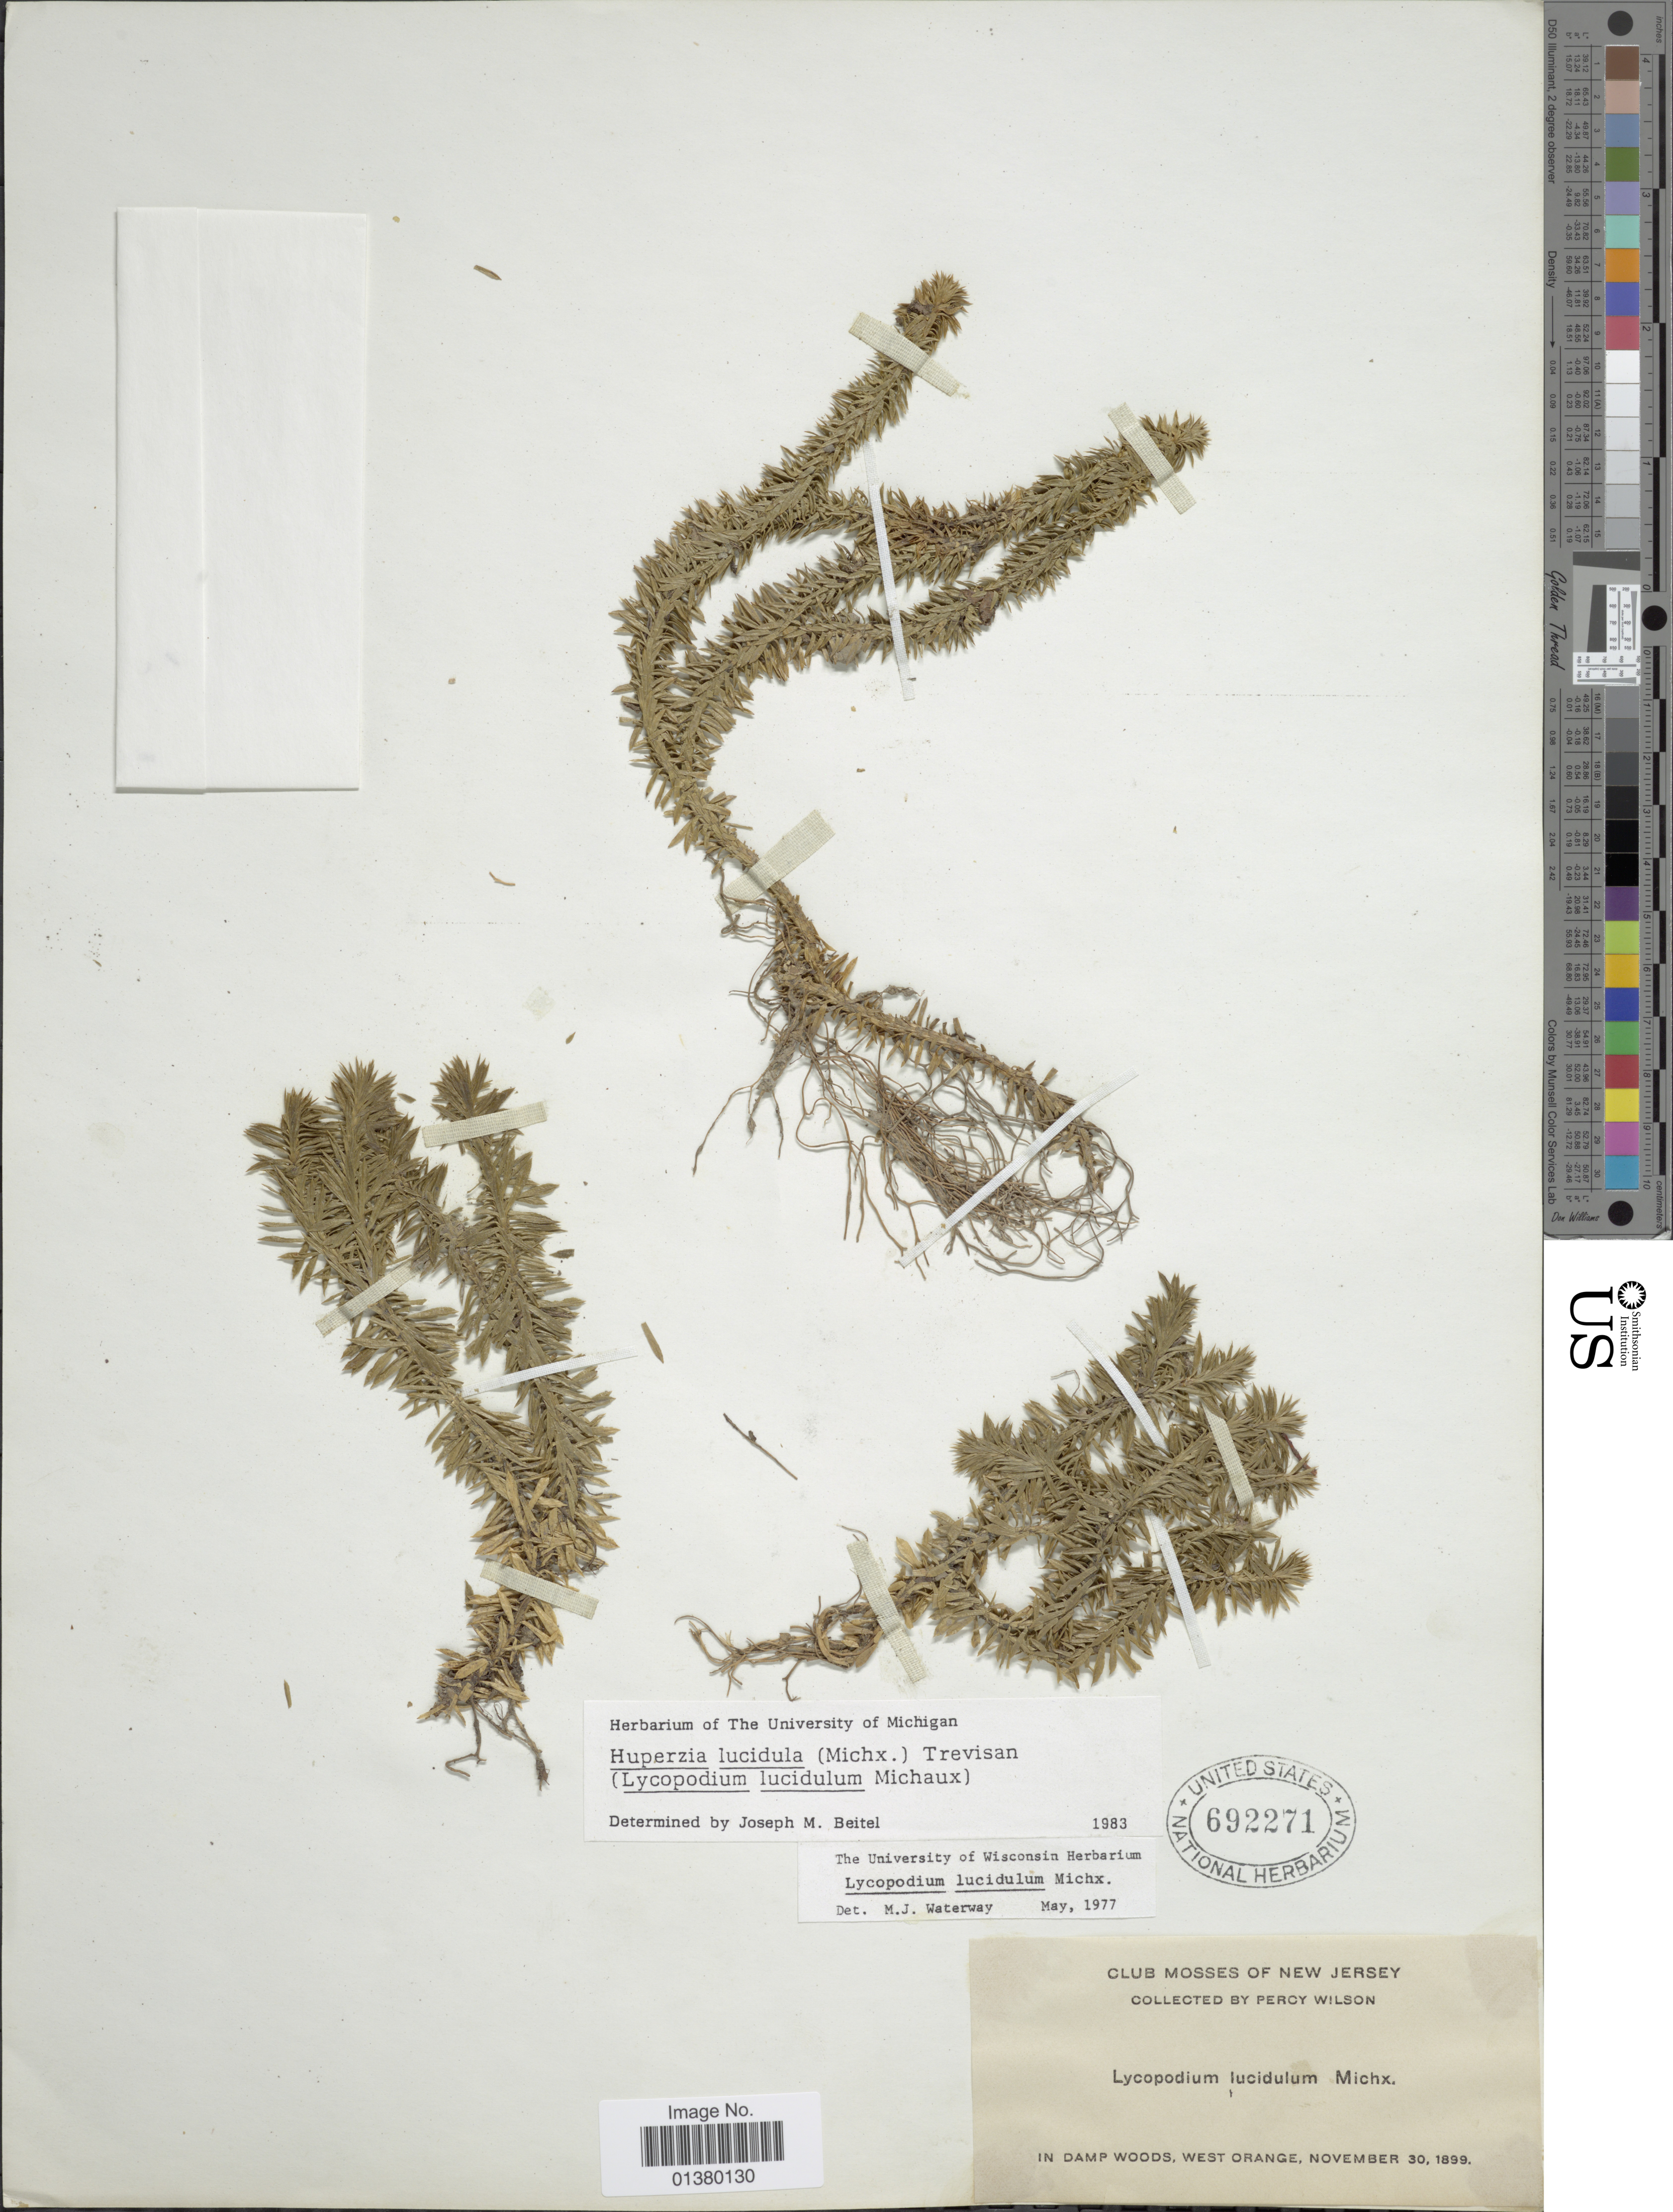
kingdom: Plantae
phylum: Tracheophyta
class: Lycopodiopsida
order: Lycopodiales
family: Lycopodiaceae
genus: Huperzia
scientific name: Huperzia lucidula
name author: (Michx.) Trevis.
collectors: P. Wilson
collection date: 1899-11-30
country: United States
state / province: New Jersey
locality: In damp woods, west orange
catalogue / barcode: US 692271